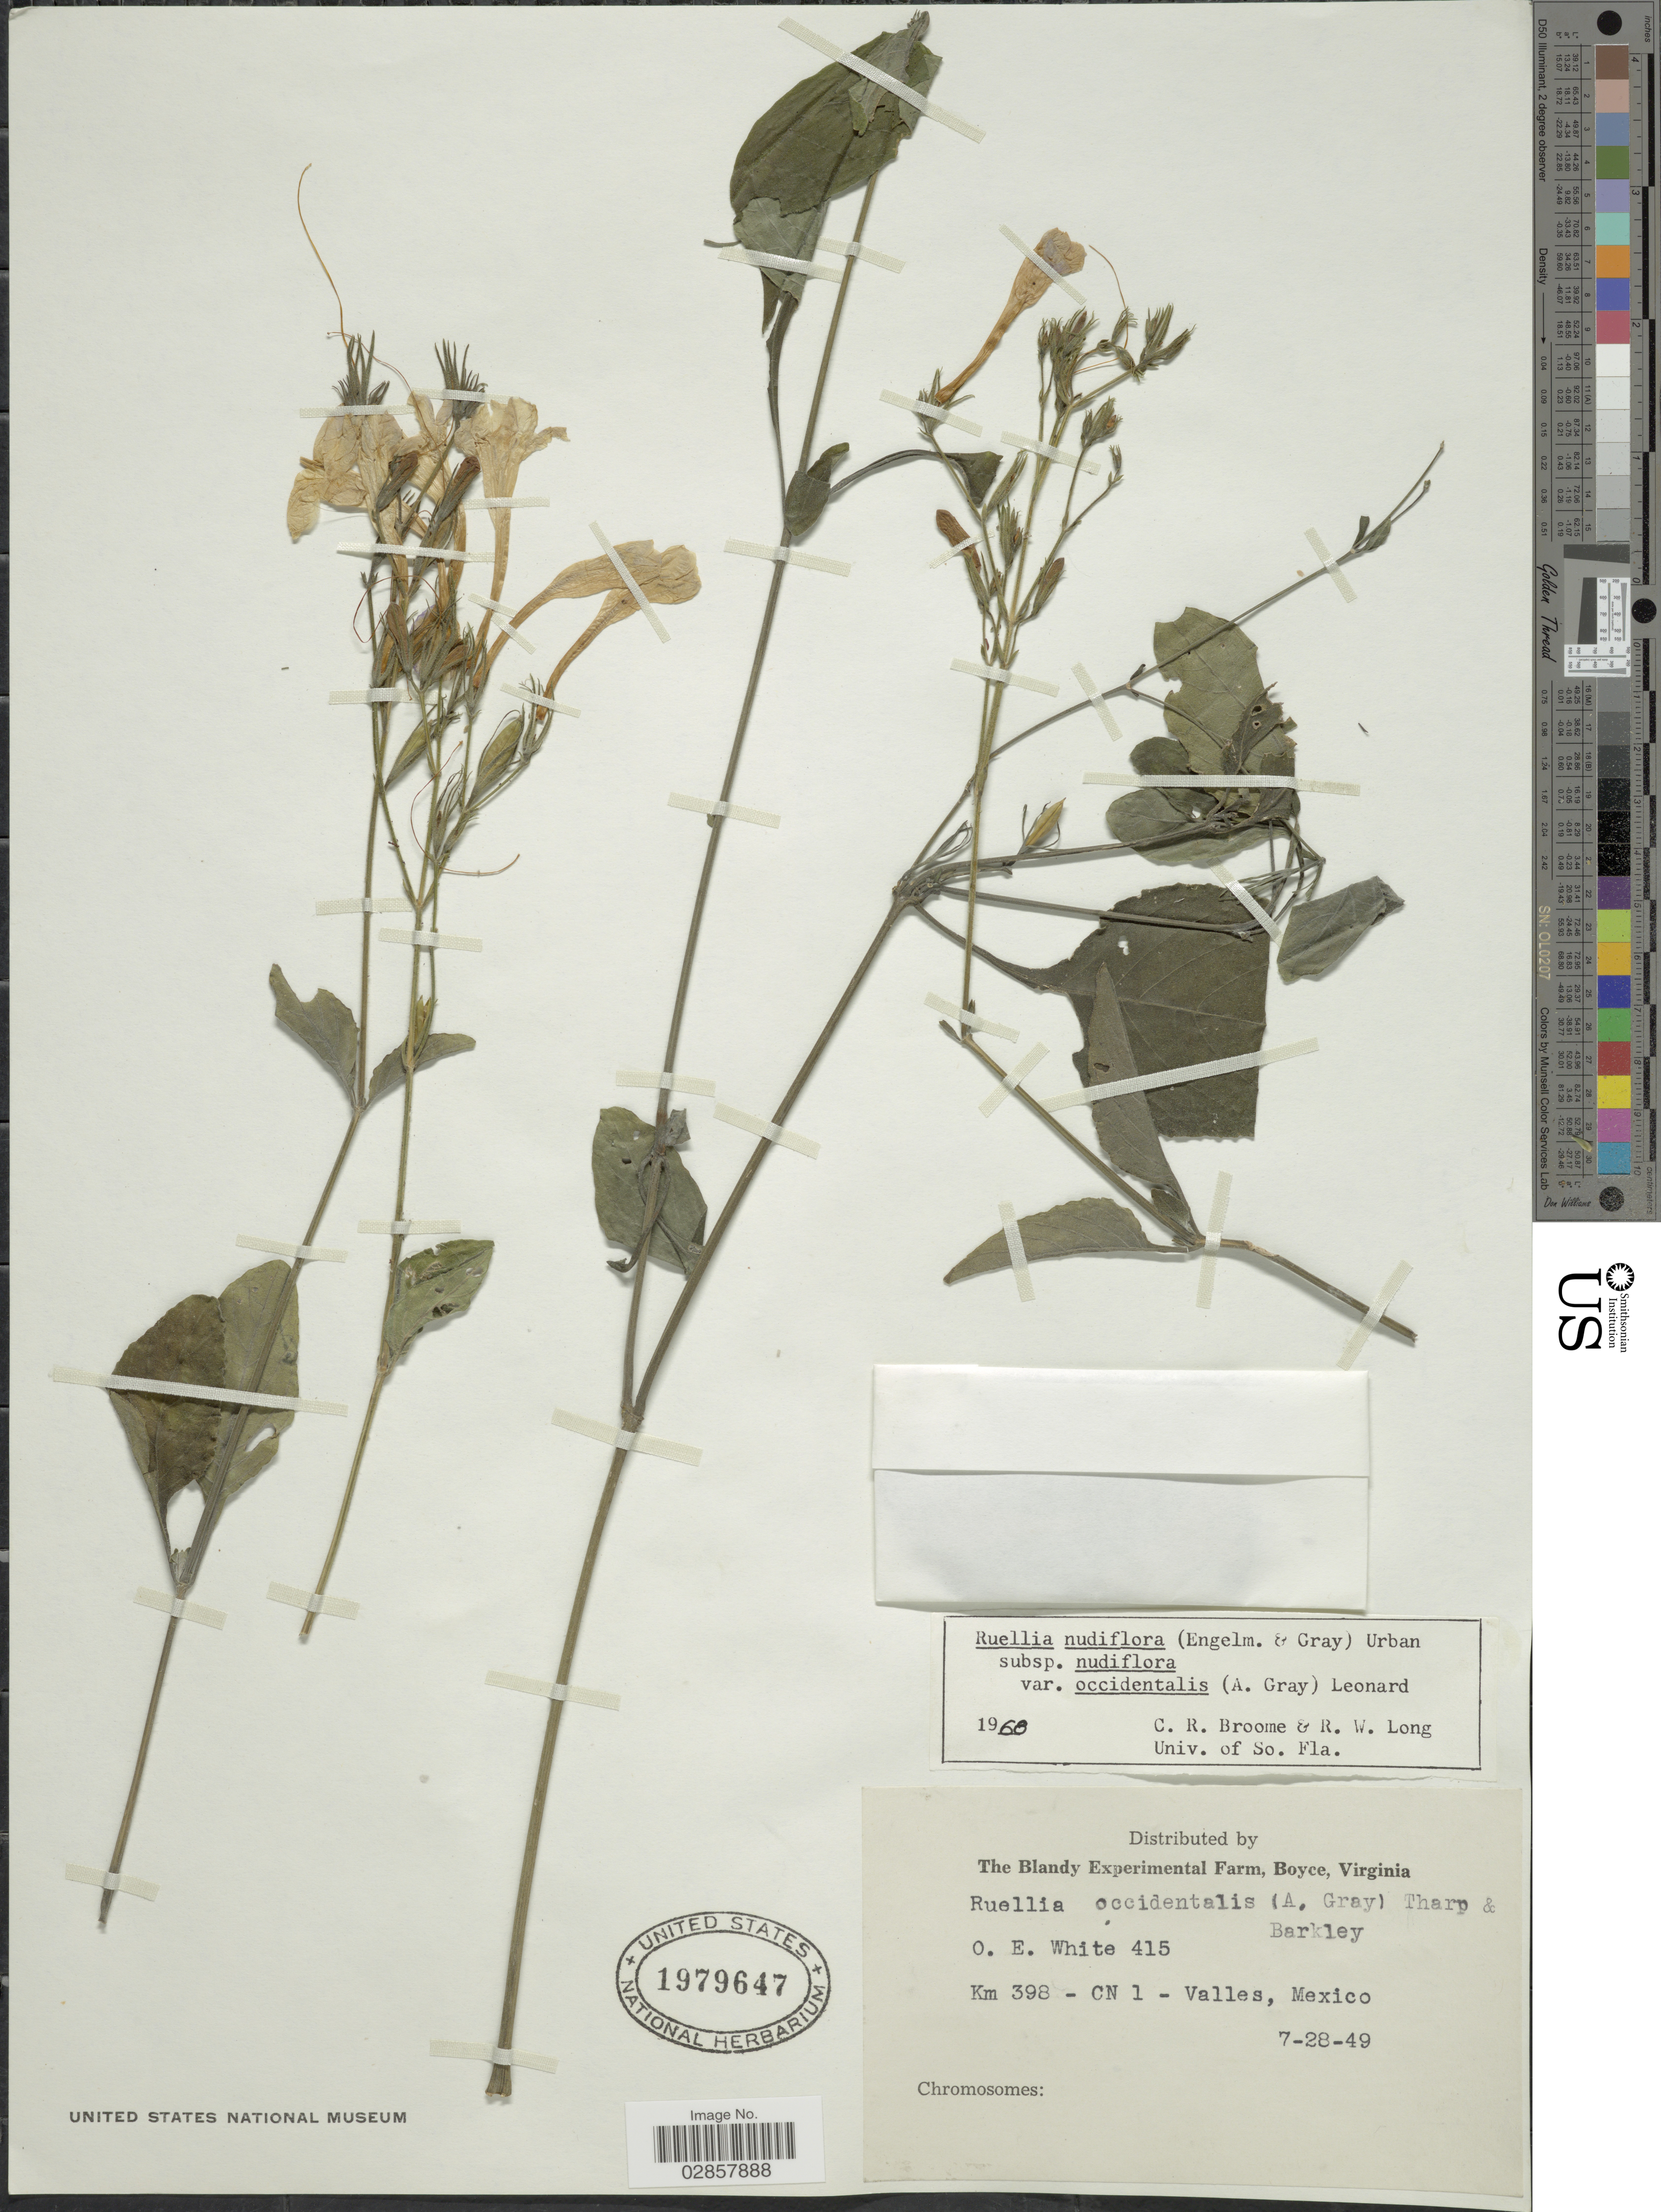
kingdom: Plantae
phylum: Tracheophyta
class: Magnoliopsida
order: Lamiales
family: Acanthaceae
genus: Ruellia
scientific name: Ruellia occidentalis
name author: (A. Gray) Tharp & F.A. Barkley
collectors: O. E. White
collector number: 415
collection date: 1949-07-28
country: Mexico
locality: Km 398 - CN 1 - Valles.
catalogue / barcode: US 1979647